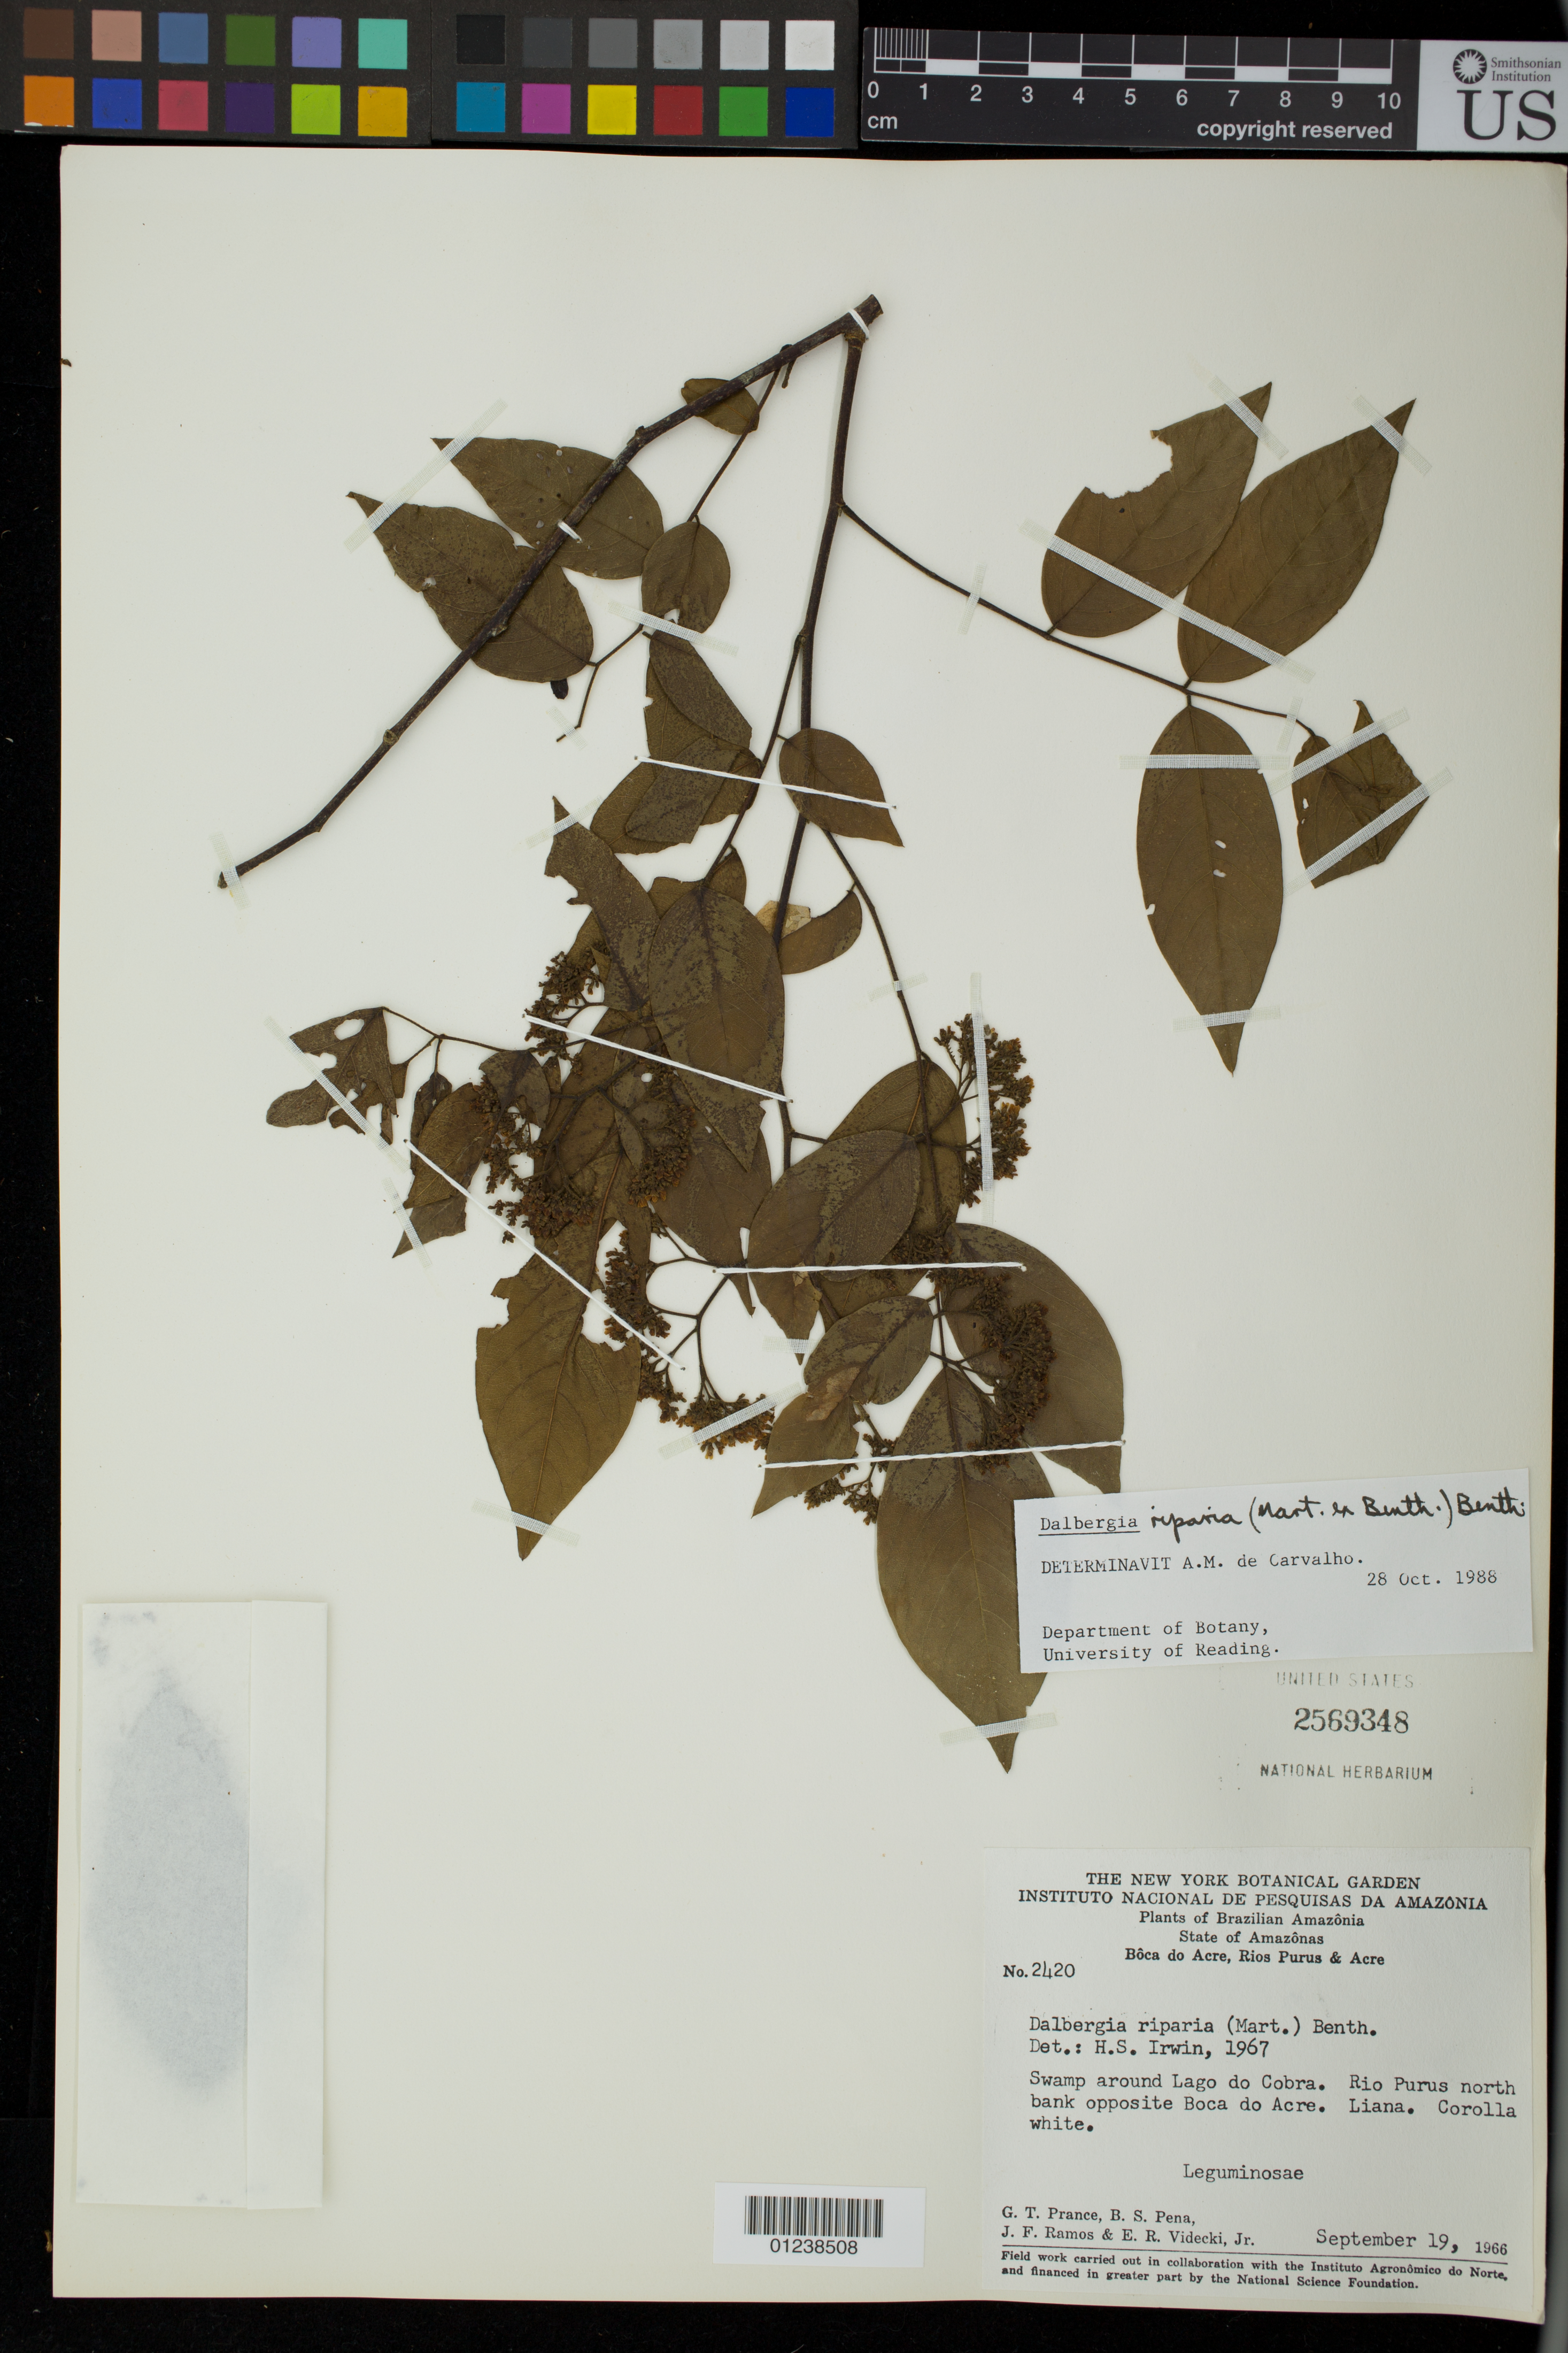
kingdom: Plantae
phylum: Tracheophyta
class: Magnoliopsida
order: Fabales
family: Fabaceae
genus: Dalbergia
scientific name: Dalbergia riparia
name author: (Mart.) Benth.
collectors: G. T. Prance, B. S. Pena, J. F. Ramos & E. R. Videcki Jr.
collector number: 2420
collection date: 1966-09-19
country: Brazil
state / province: Amazonas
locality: Boca do Acre, Rios Purus & Acre.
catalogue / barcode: US 2569348